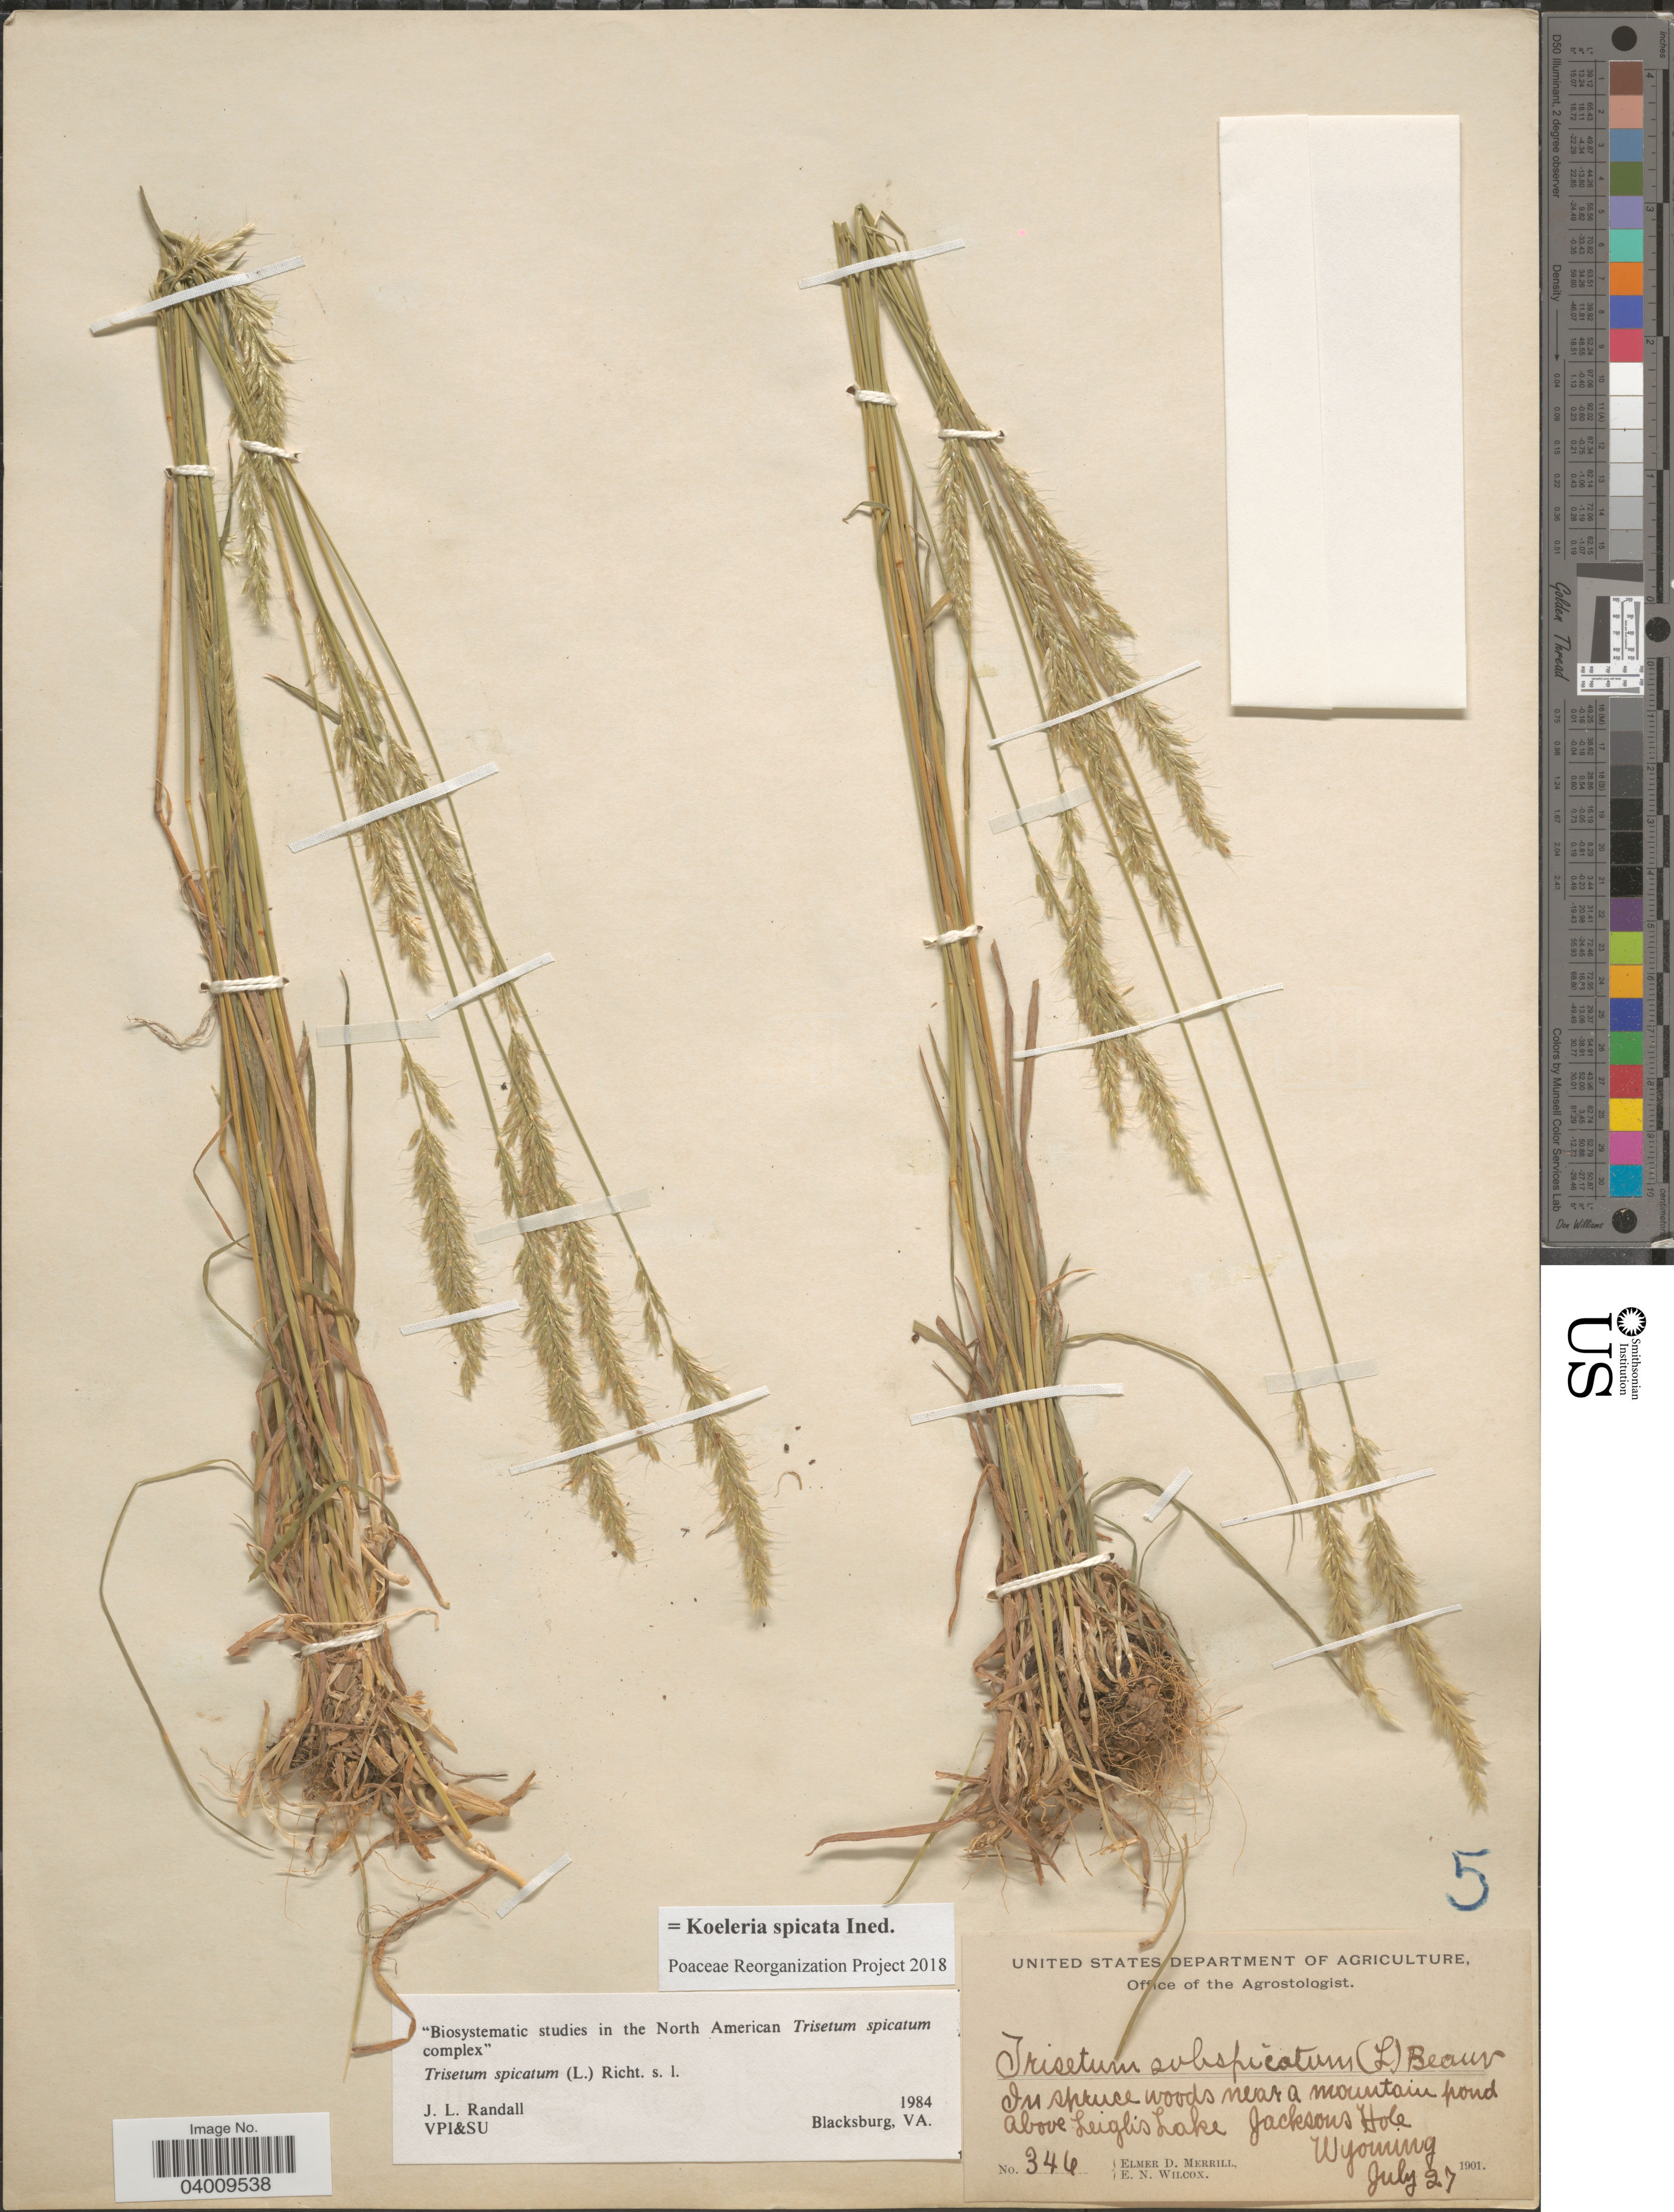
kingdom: Plantae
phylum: Tracheophyta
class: Liliopsida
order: Poales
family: Poaceae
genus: Koeleria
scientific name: Koeleria spicata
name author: (L.) Barberá et al.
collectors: E. D. Merrill & E. Wilcox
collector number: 346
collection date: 1901-07-27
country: United States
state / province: Wyoming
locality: In spruce woods near a mountain pond above Leiglis Lake. Jacksons Hole.